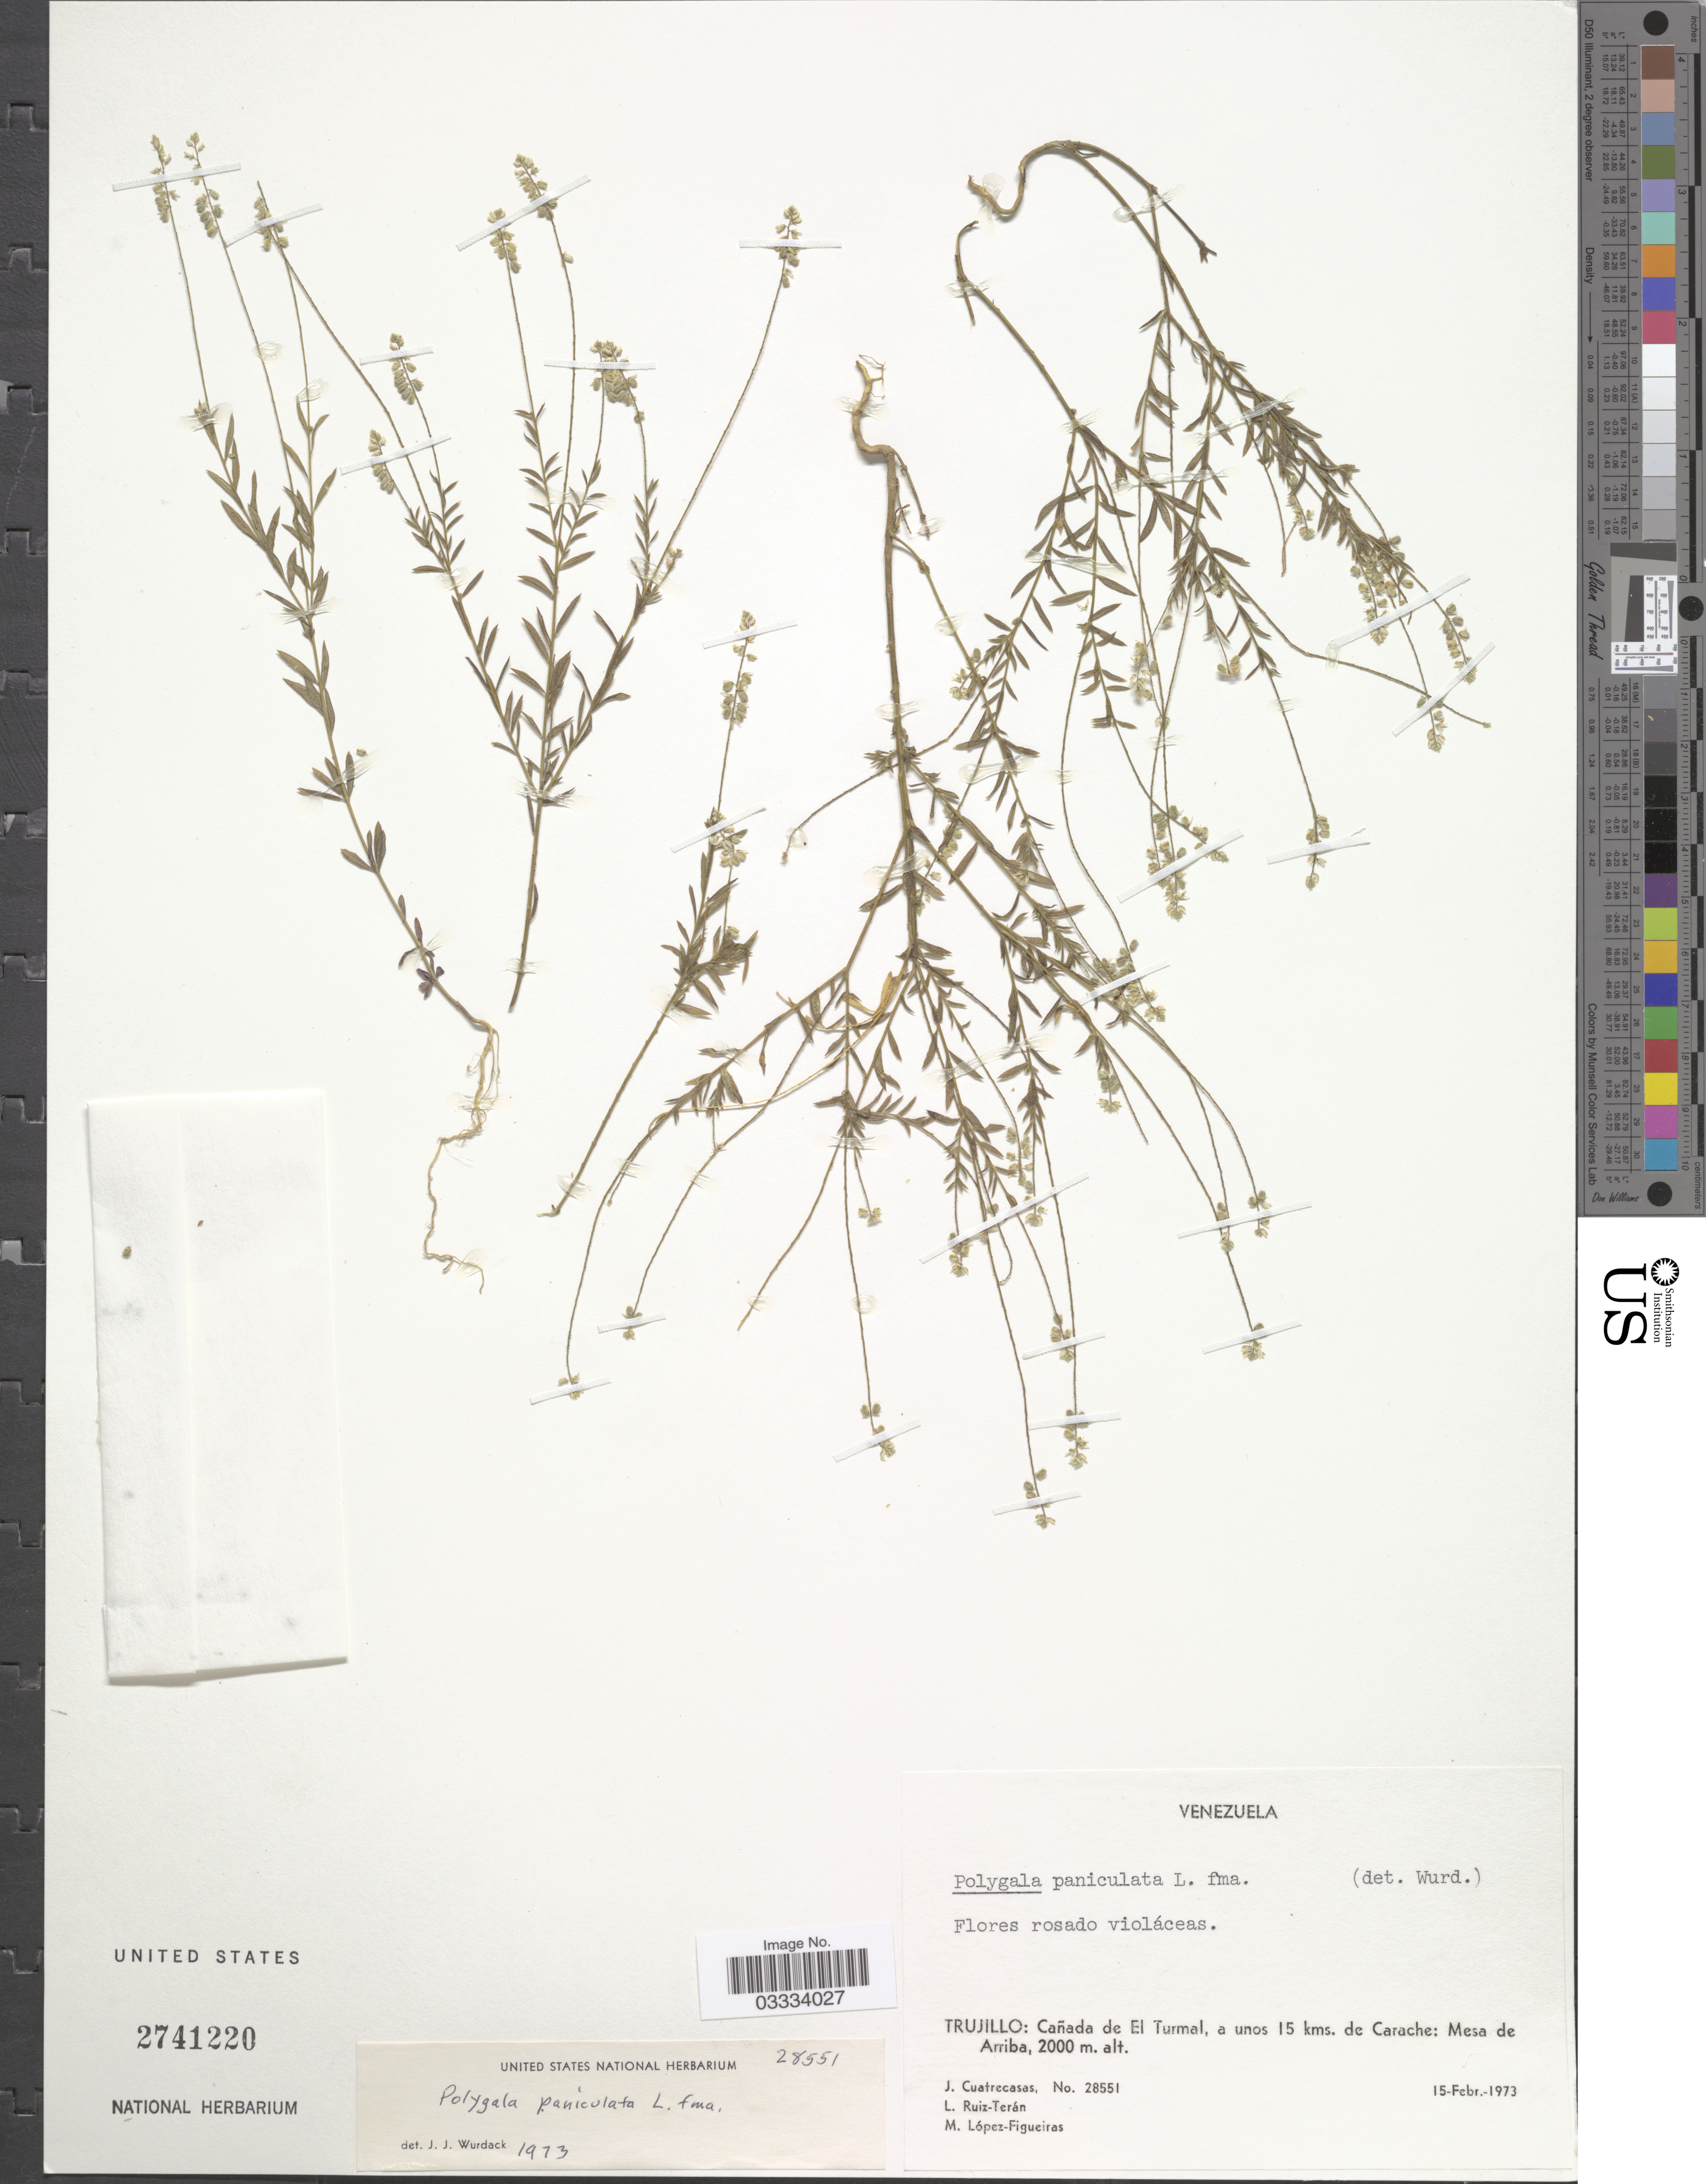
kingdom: Plantae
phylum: Tracheophyta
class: Magnoliopsida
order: Fabales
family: Polygalaceae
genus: Polygala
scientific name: Polygala paniculata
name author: L.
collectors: J. Cuatrecasas, L. E. Ruíz-Terán & M. López Figueiras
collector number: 28551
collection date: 1973-02-15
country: Venezuela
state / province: Trujillo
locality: Cañada de El Turmal, a unos 15 kms. de Carache: Mesa de Arriba.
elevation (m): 2000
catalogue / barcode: US 2741220